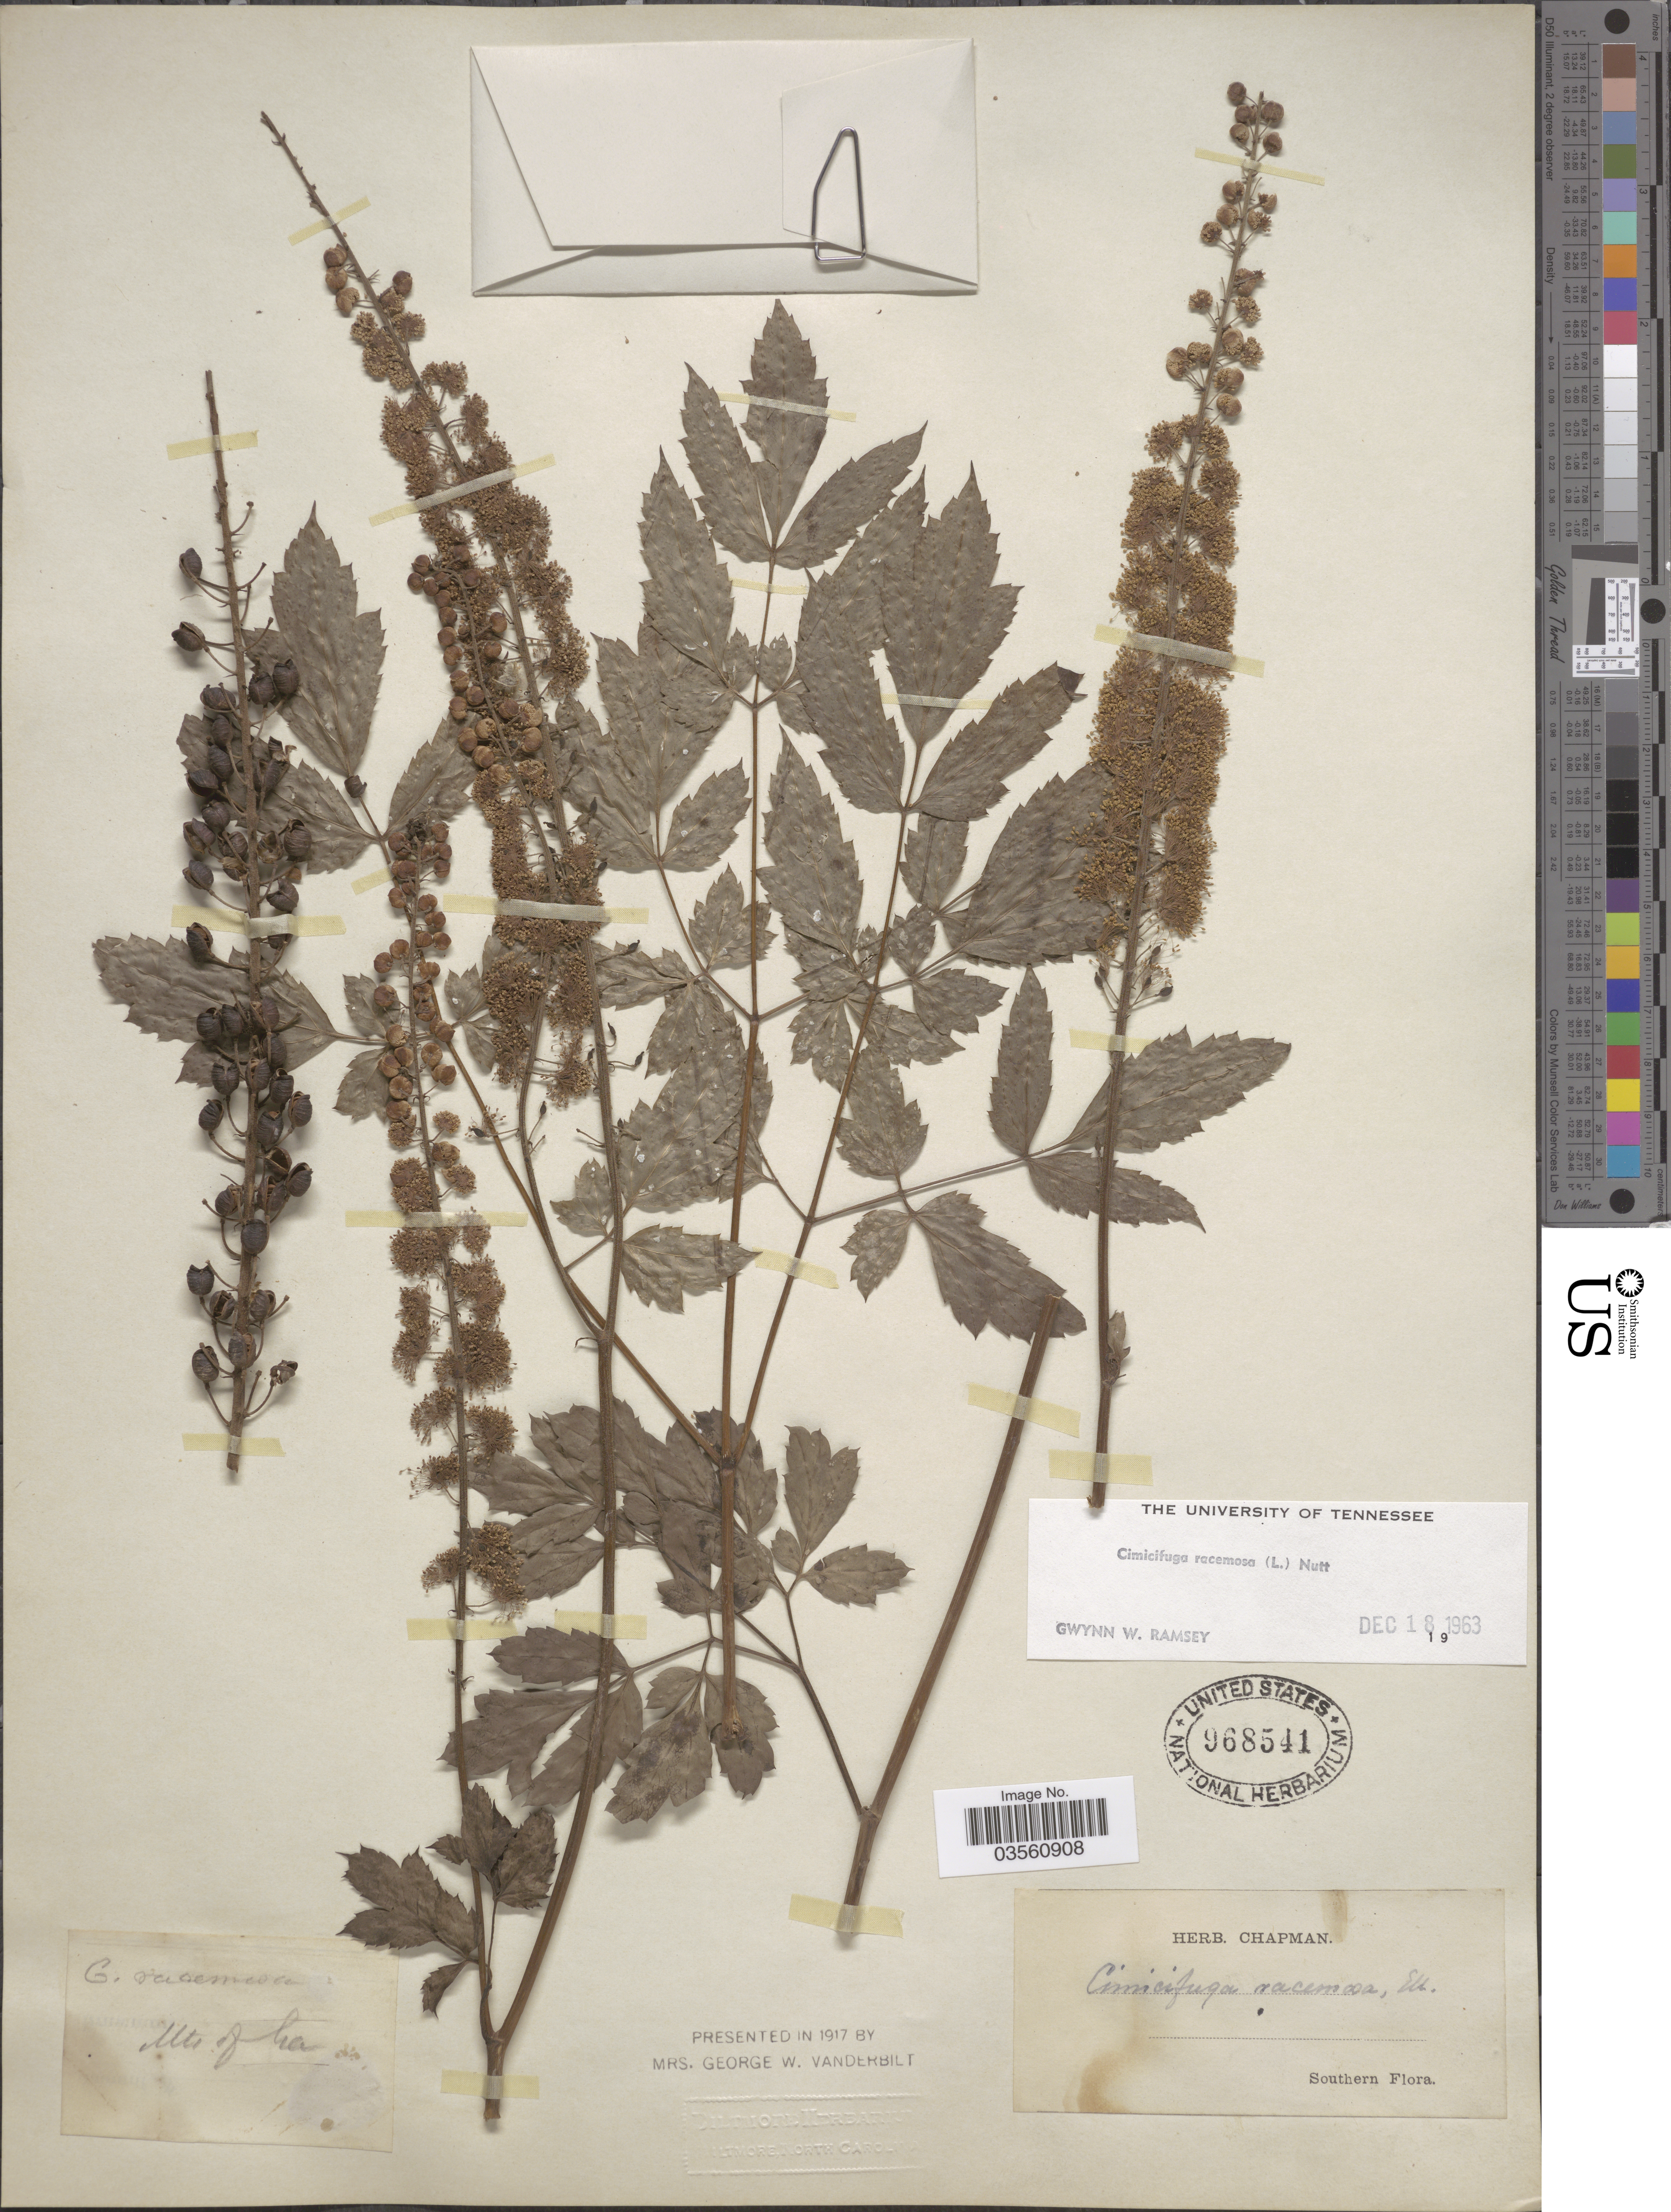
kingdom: Plantae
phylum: Tracheophyta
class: Magnoliopsida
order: Ranunculales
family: Ranunculaceae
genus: Actaea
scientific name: Actaea racemosa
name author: L.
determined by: Strong, M. T., (US), Smithsonian Institution - National Museum of Natural History (UNITED STATES)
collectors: ex herb. Chapman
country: United States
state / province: Georgia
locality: Southern. Mts. of Ga.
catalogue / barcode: US 968541